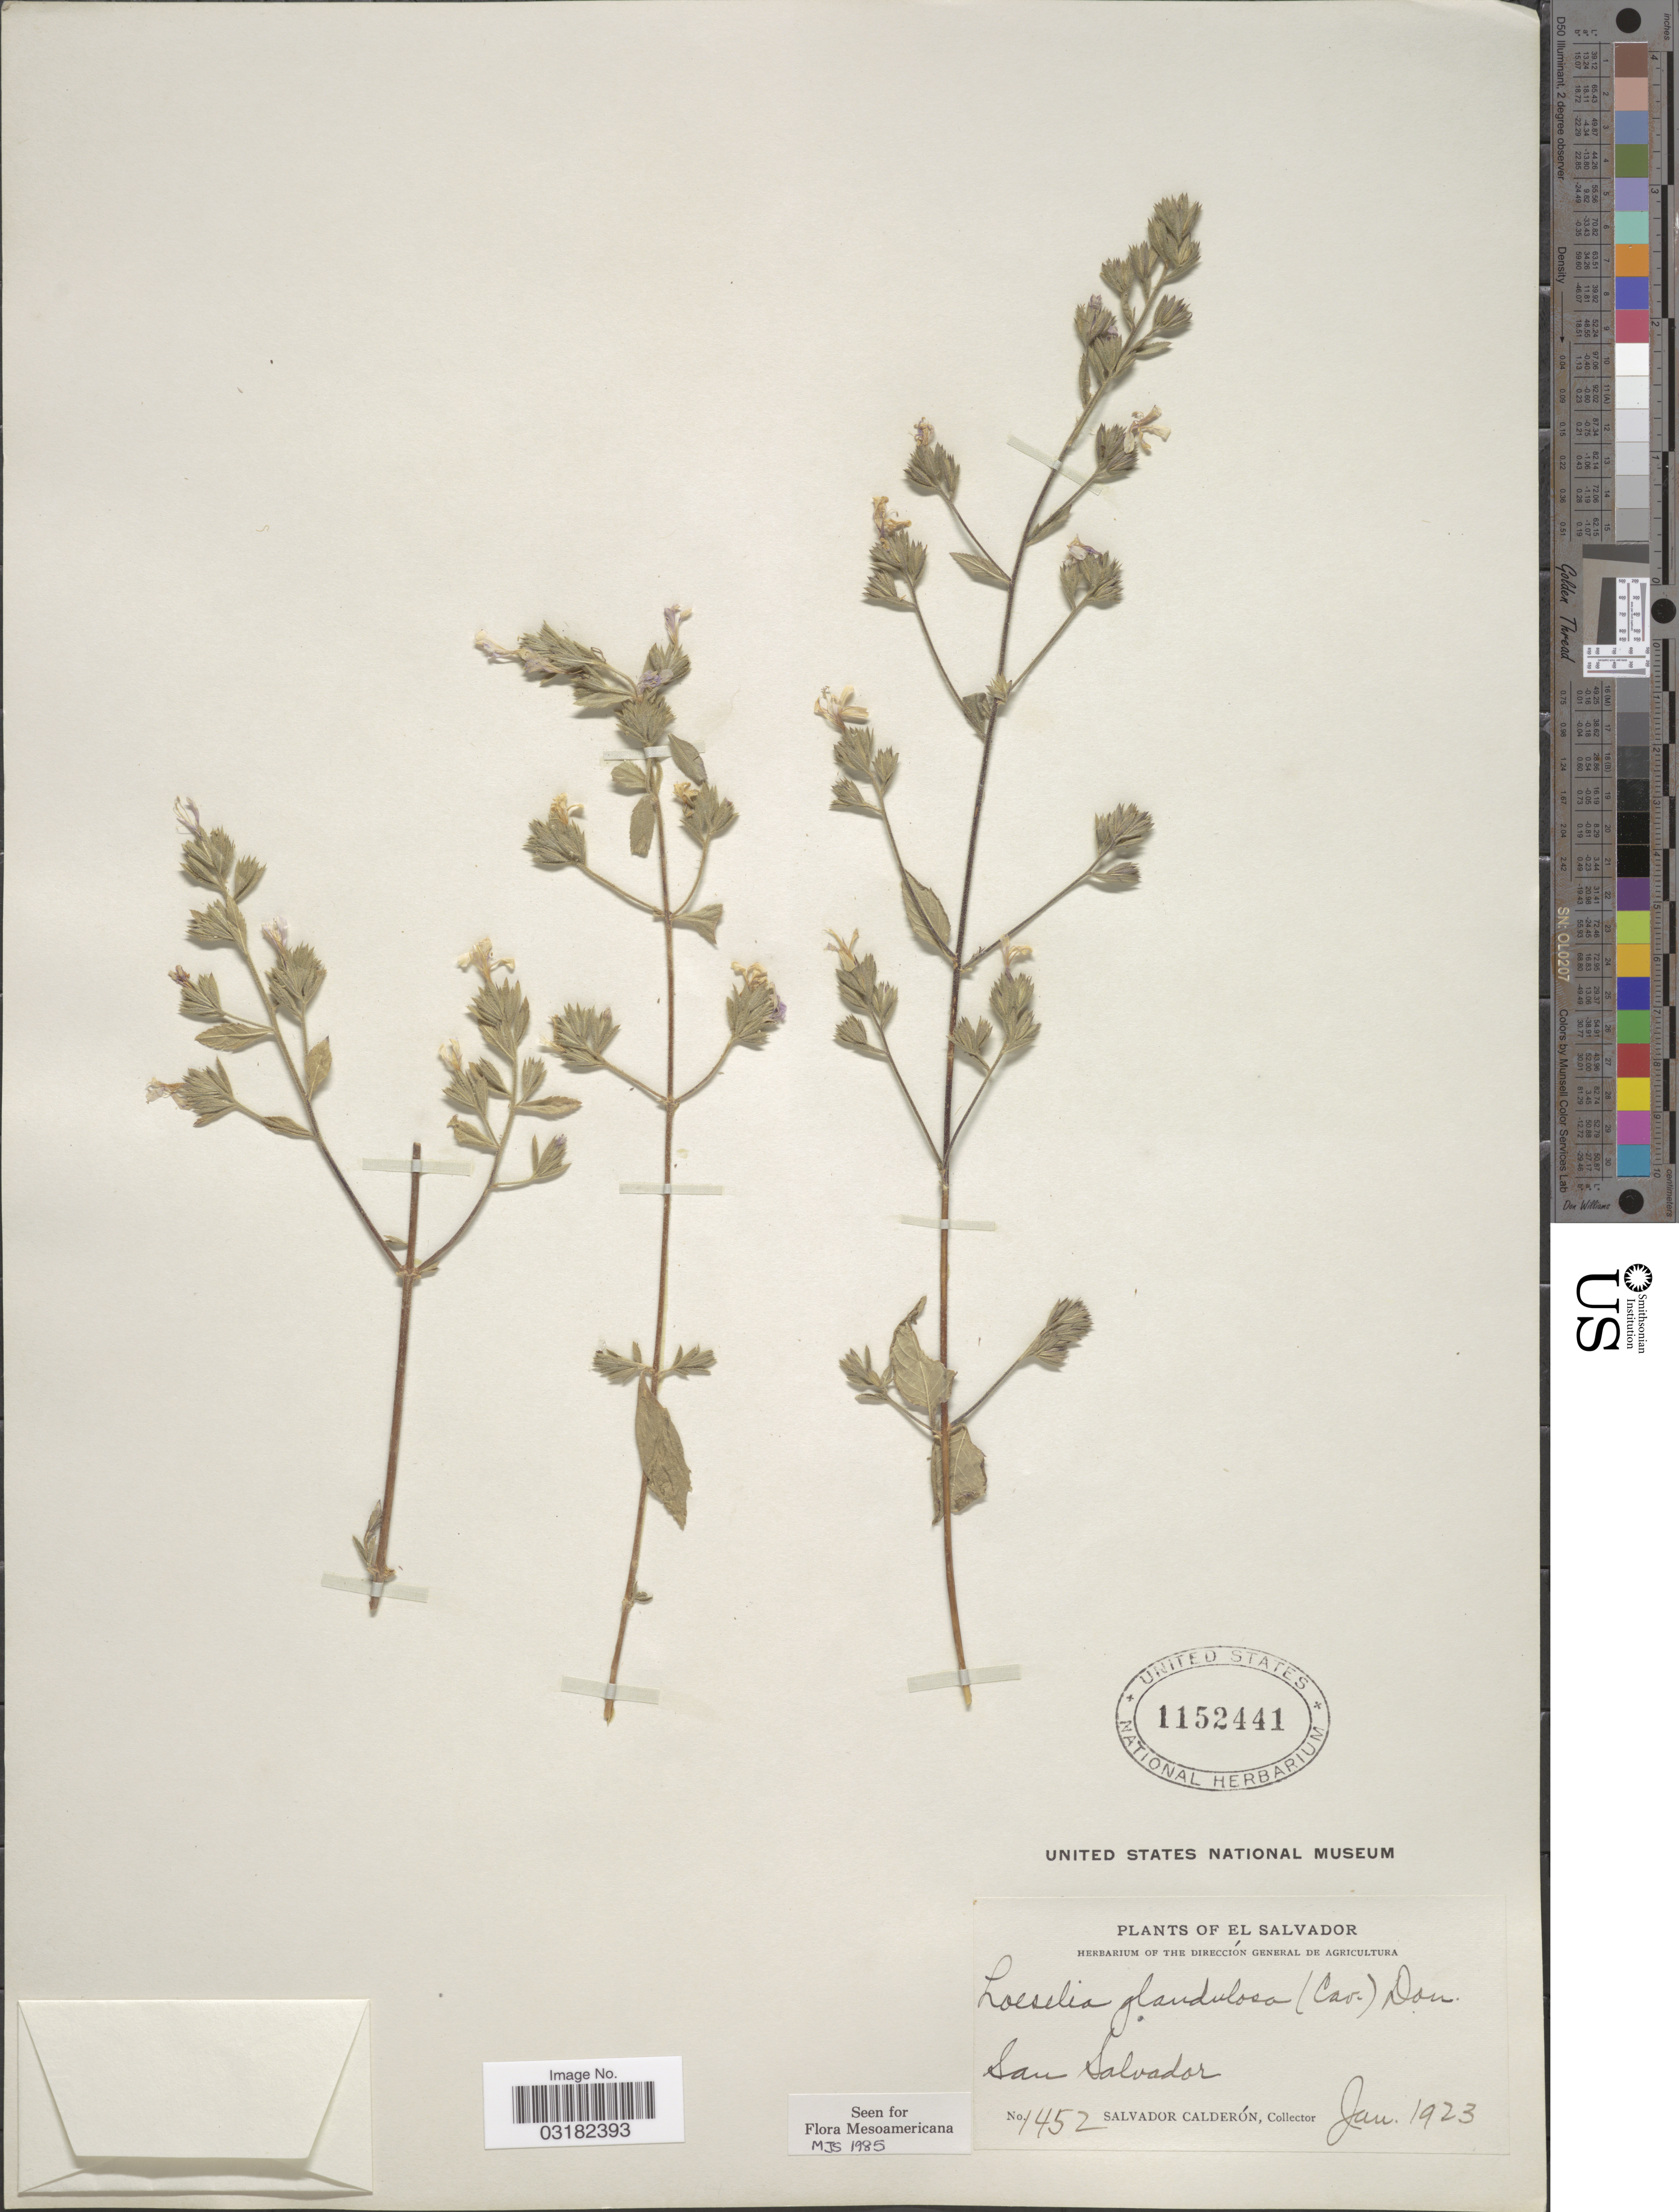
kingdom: Plantae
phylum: Tracheophyta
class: Magnoliopsida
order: Ericales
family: Polemoniaceae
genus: Loeselia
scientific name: Loeselia glandulosa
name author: (Cav.) G. Don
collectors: S. Calderón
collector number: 1452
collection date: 1923-01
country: El Salvador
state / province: San Salvador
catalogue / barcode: US 1152441